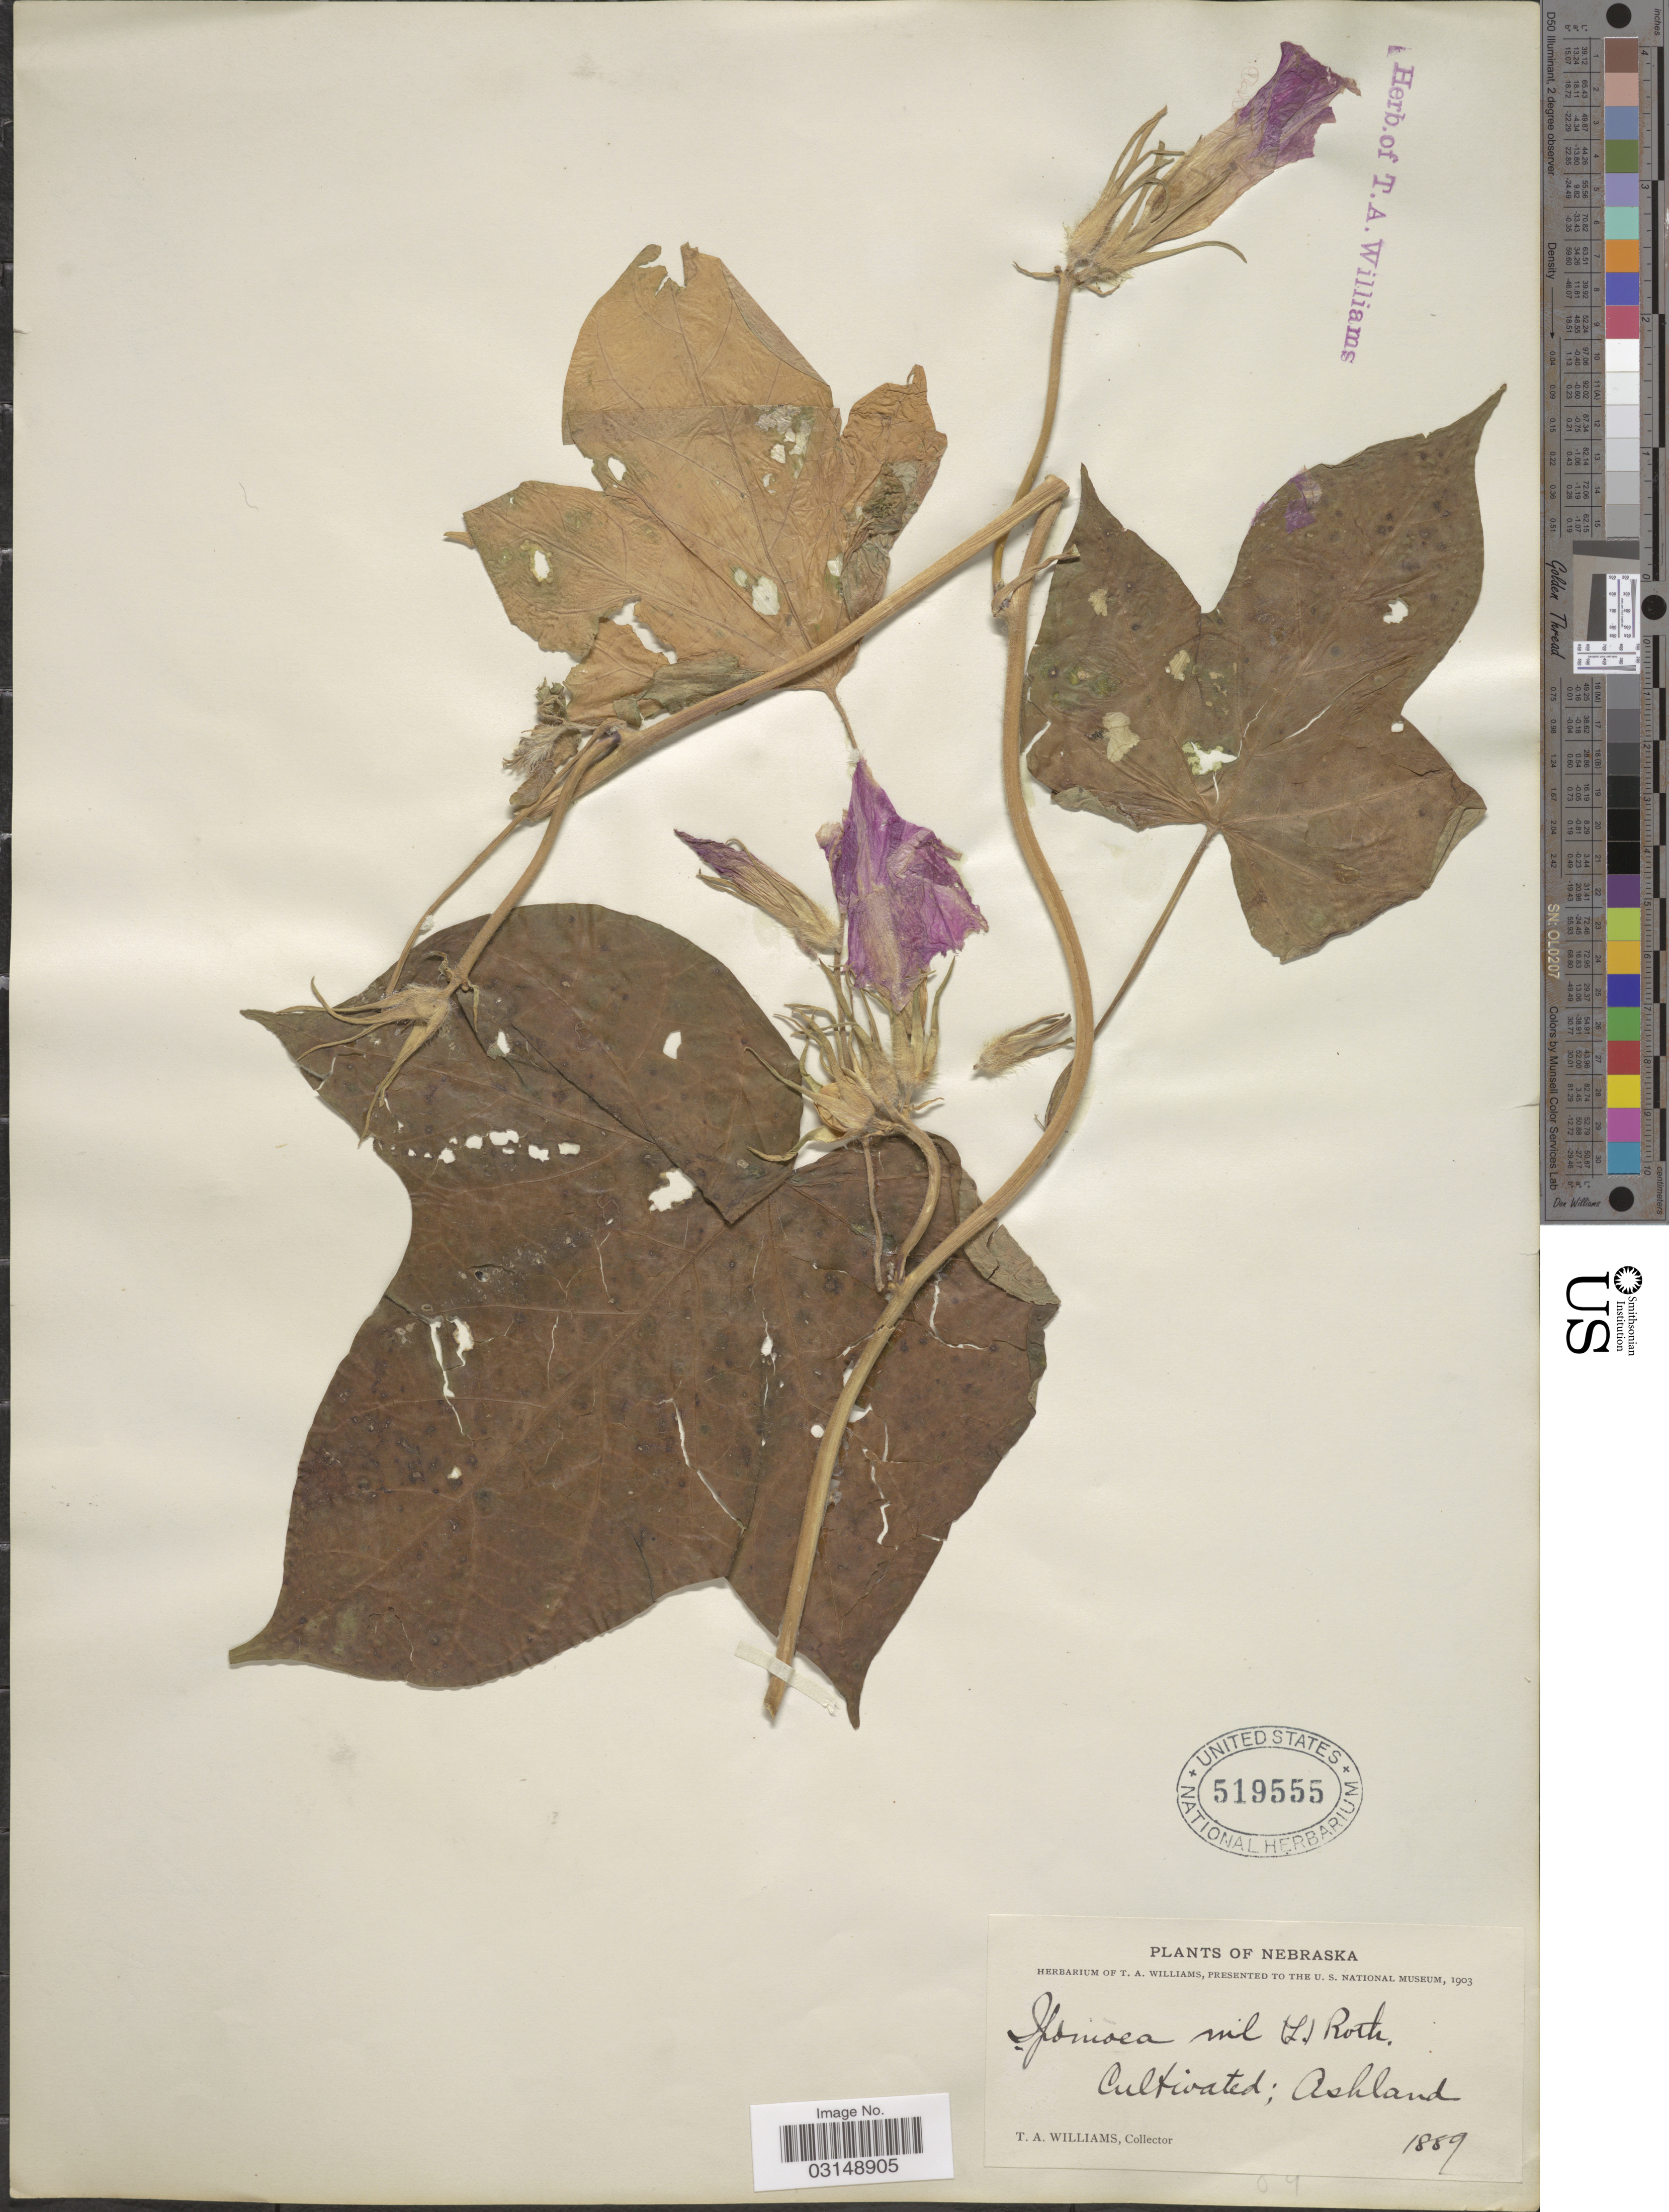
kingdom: Plantae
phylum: Tracheophyta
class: Magnoliopsida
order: Solanales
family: Convolvulaceae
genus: Ipomoea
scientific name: Ipomoea nil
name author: (L.) Roth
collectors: T. Williams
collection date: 1889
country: United States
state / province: Nebraska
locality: Ashland.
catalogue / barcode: US 519555